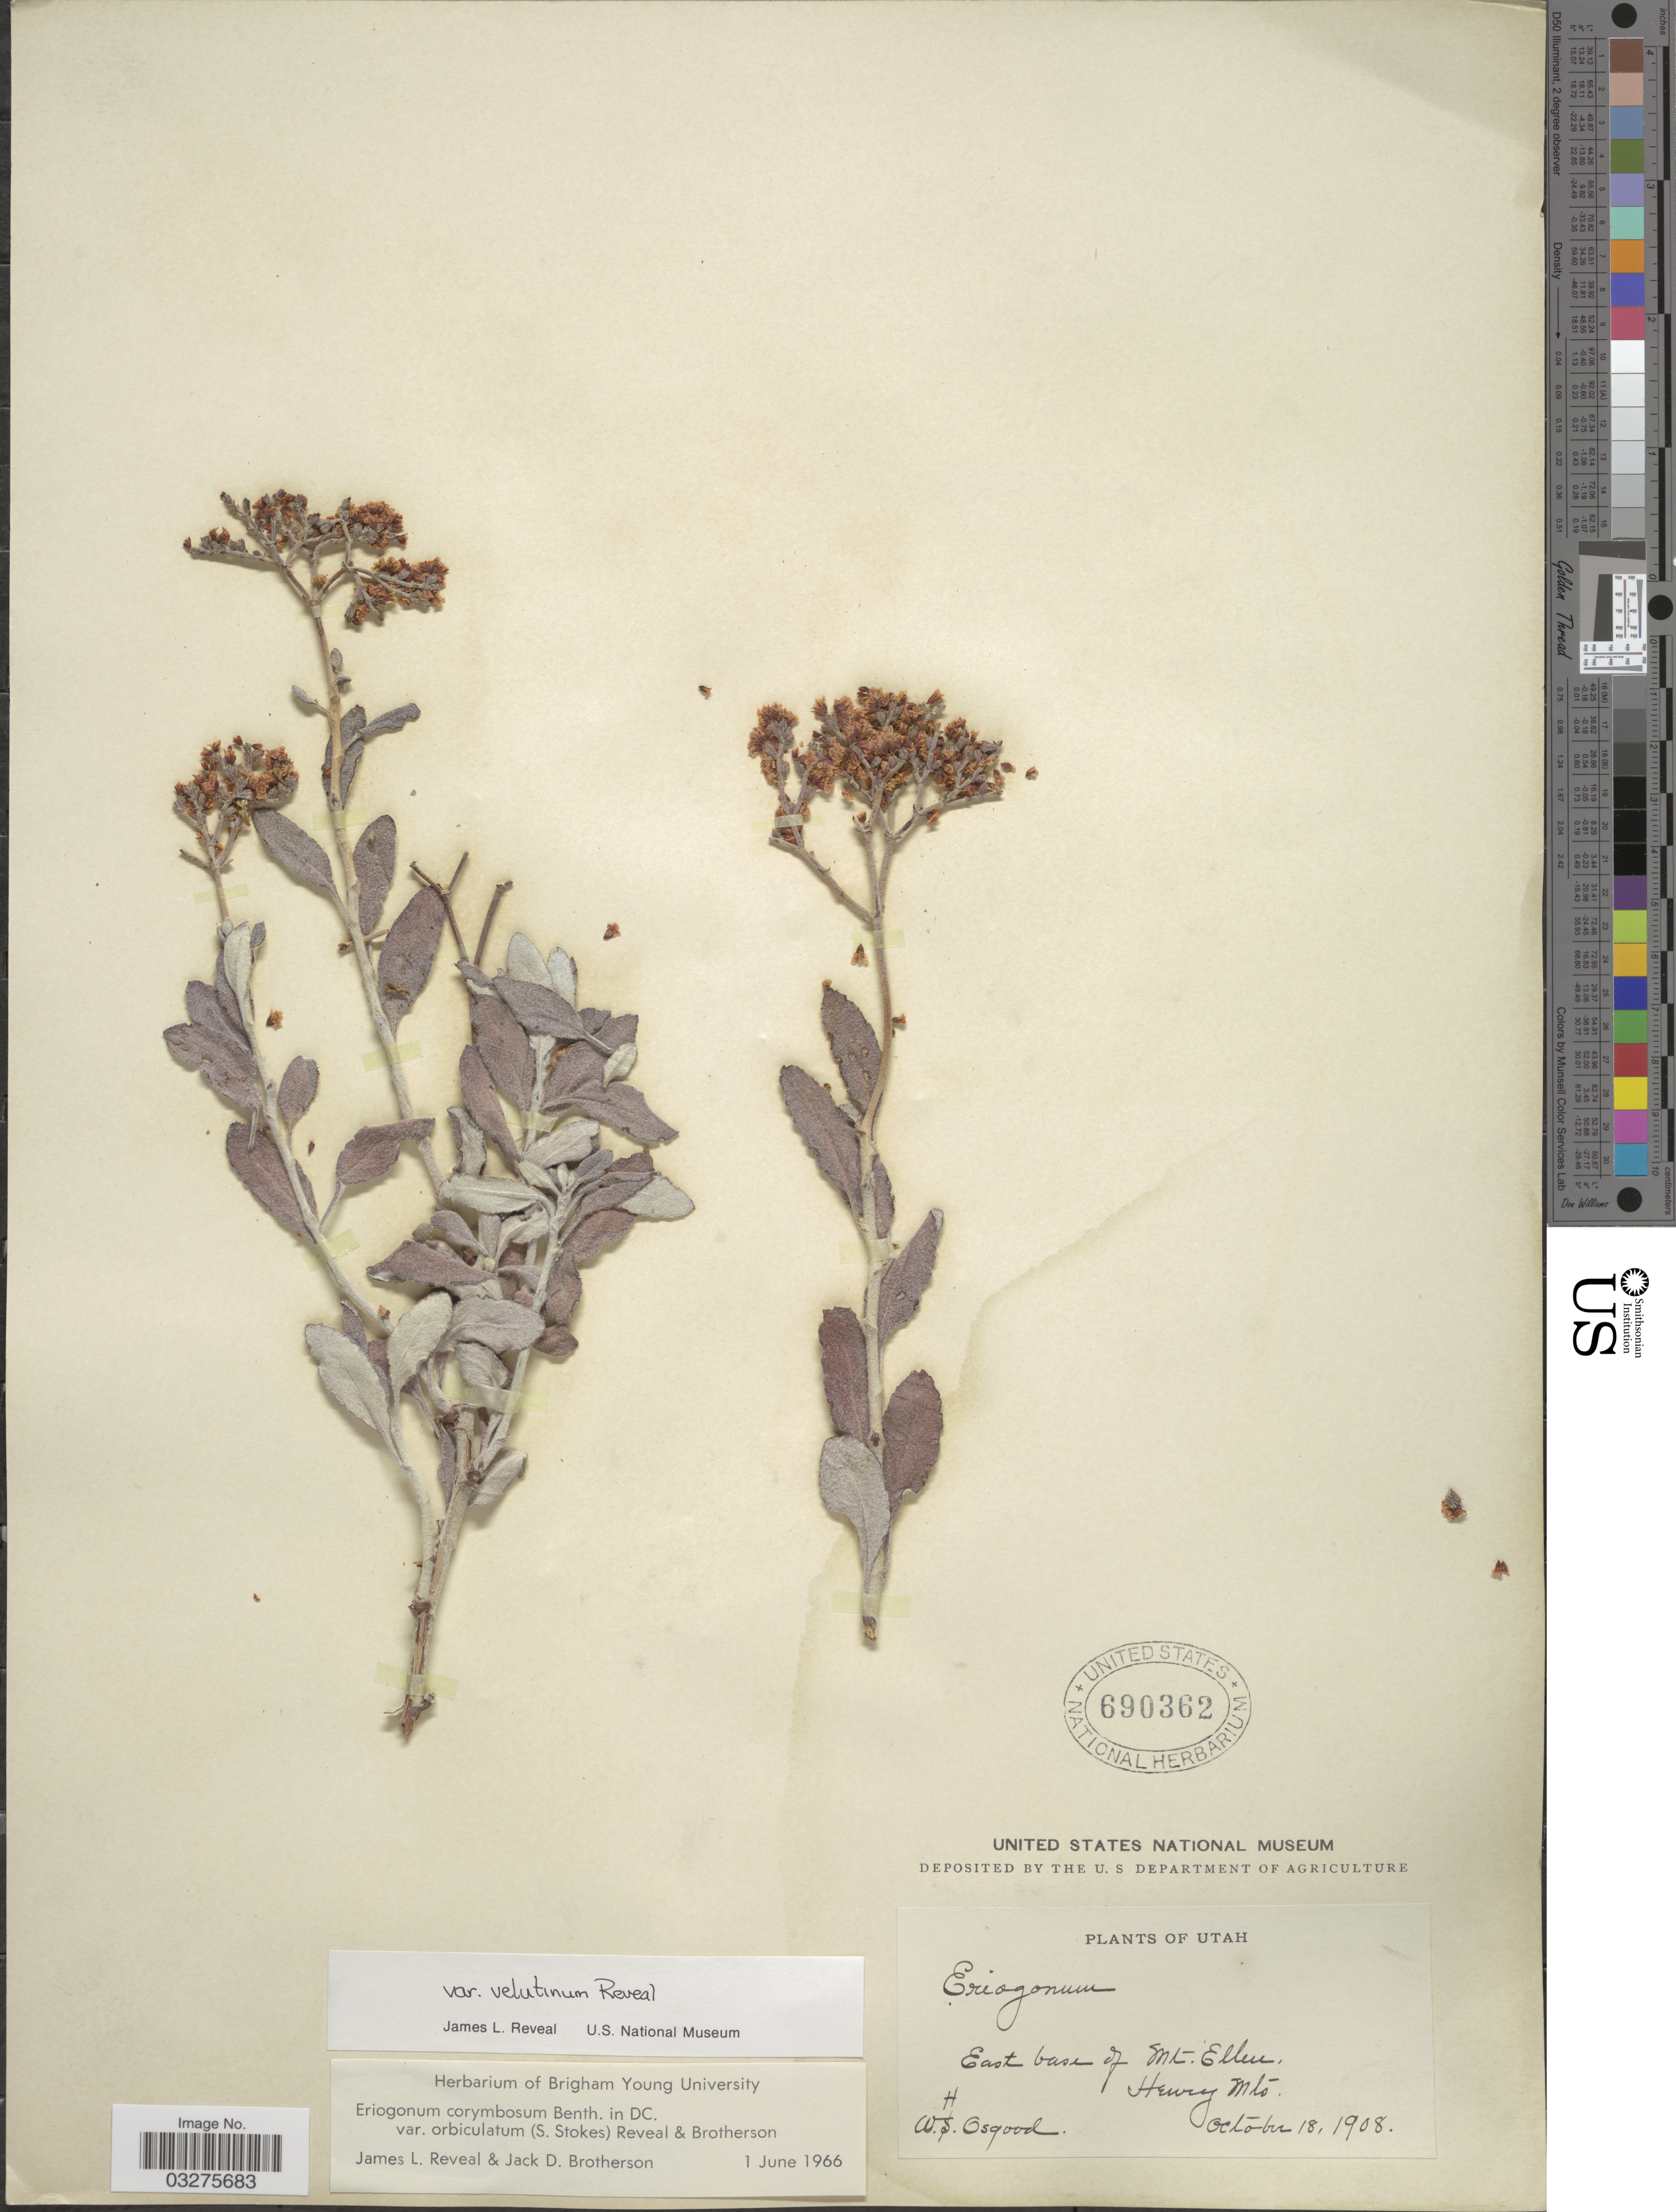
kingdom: Plantae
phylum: Tracheophyta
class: Magnoliopsida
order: Caryophyllales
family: Polygonaceae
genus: Eriogonum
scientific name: Eriogonum corymbosum var. velutinum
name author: Reveal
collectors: W. Osgood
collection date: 1908-10-18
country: United States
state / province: Utah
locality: East base of Mt. Ellen, Henry Mts.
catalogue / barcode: US 690362